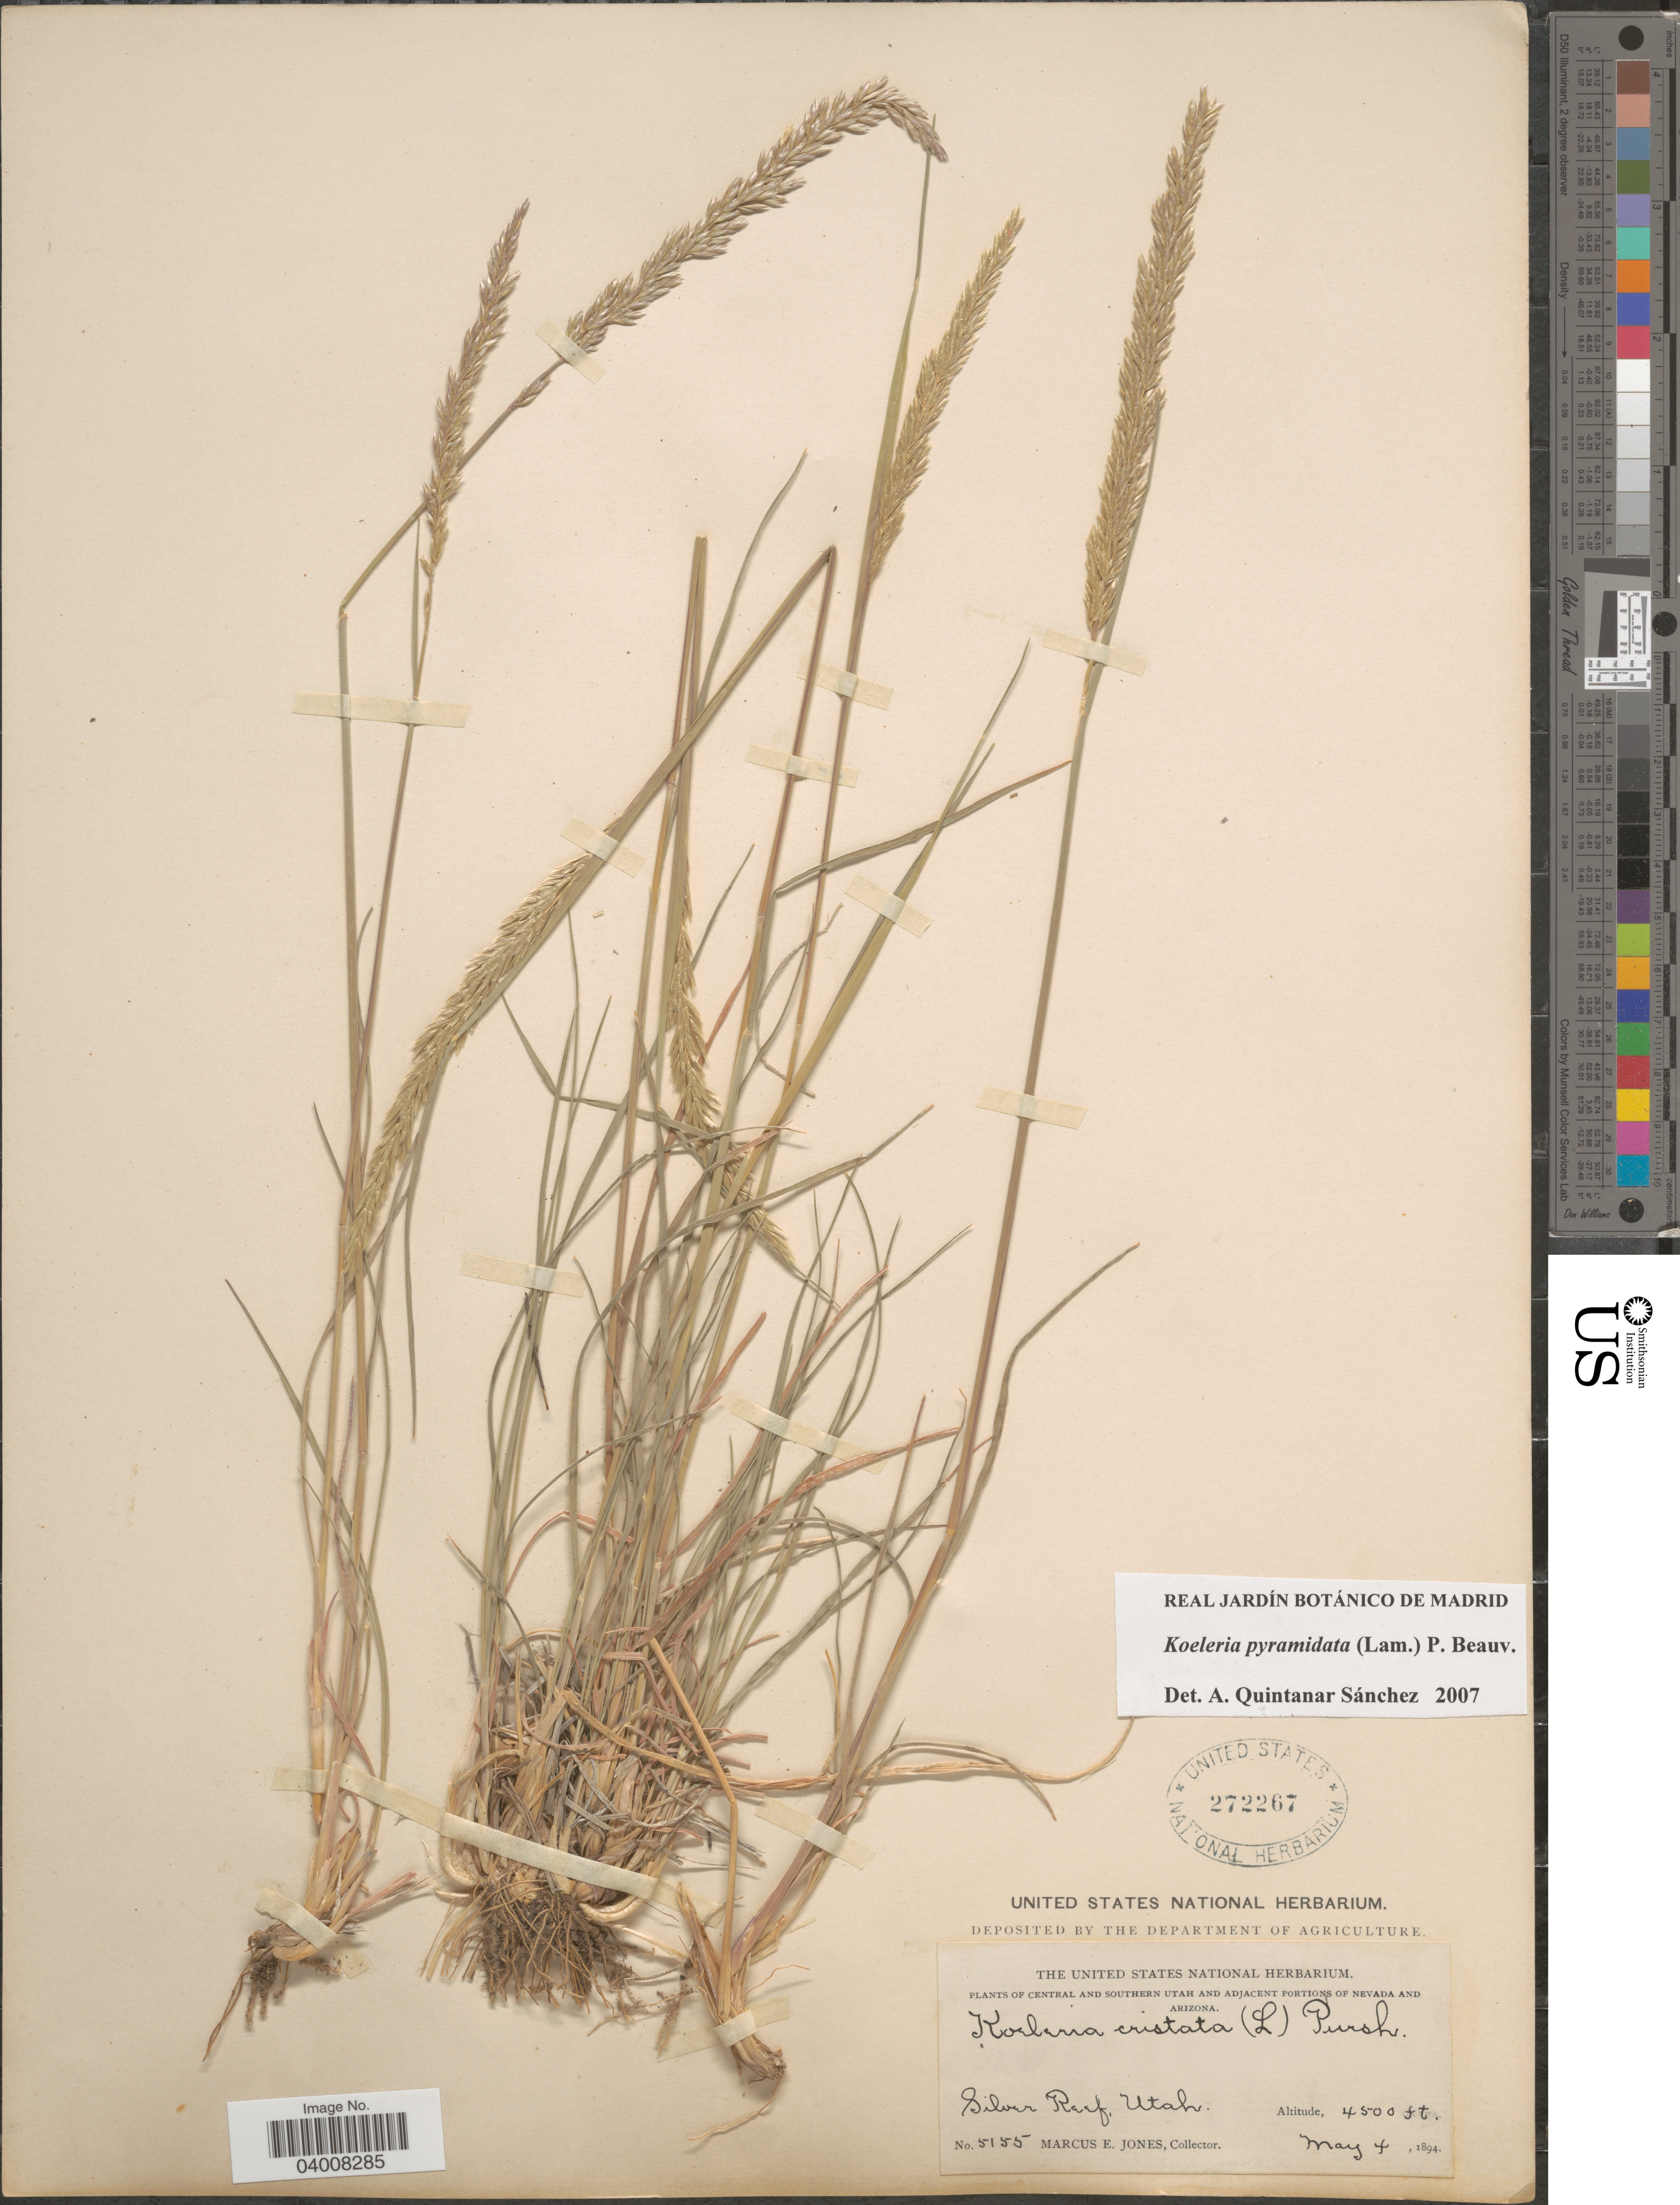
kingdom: Plantae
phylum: Tracheophyta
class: Liliopsida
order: Poales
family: Poaceae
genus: Koeleria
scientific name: Koeleria pyramidata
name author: (Lam.) P. Beauv.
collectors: M. E. Jones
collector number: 5155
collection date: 1894-05-04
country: United States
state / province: Utah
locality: Central and Southern Utah. Silver Reef.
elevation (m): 1372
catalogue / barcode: US 272267